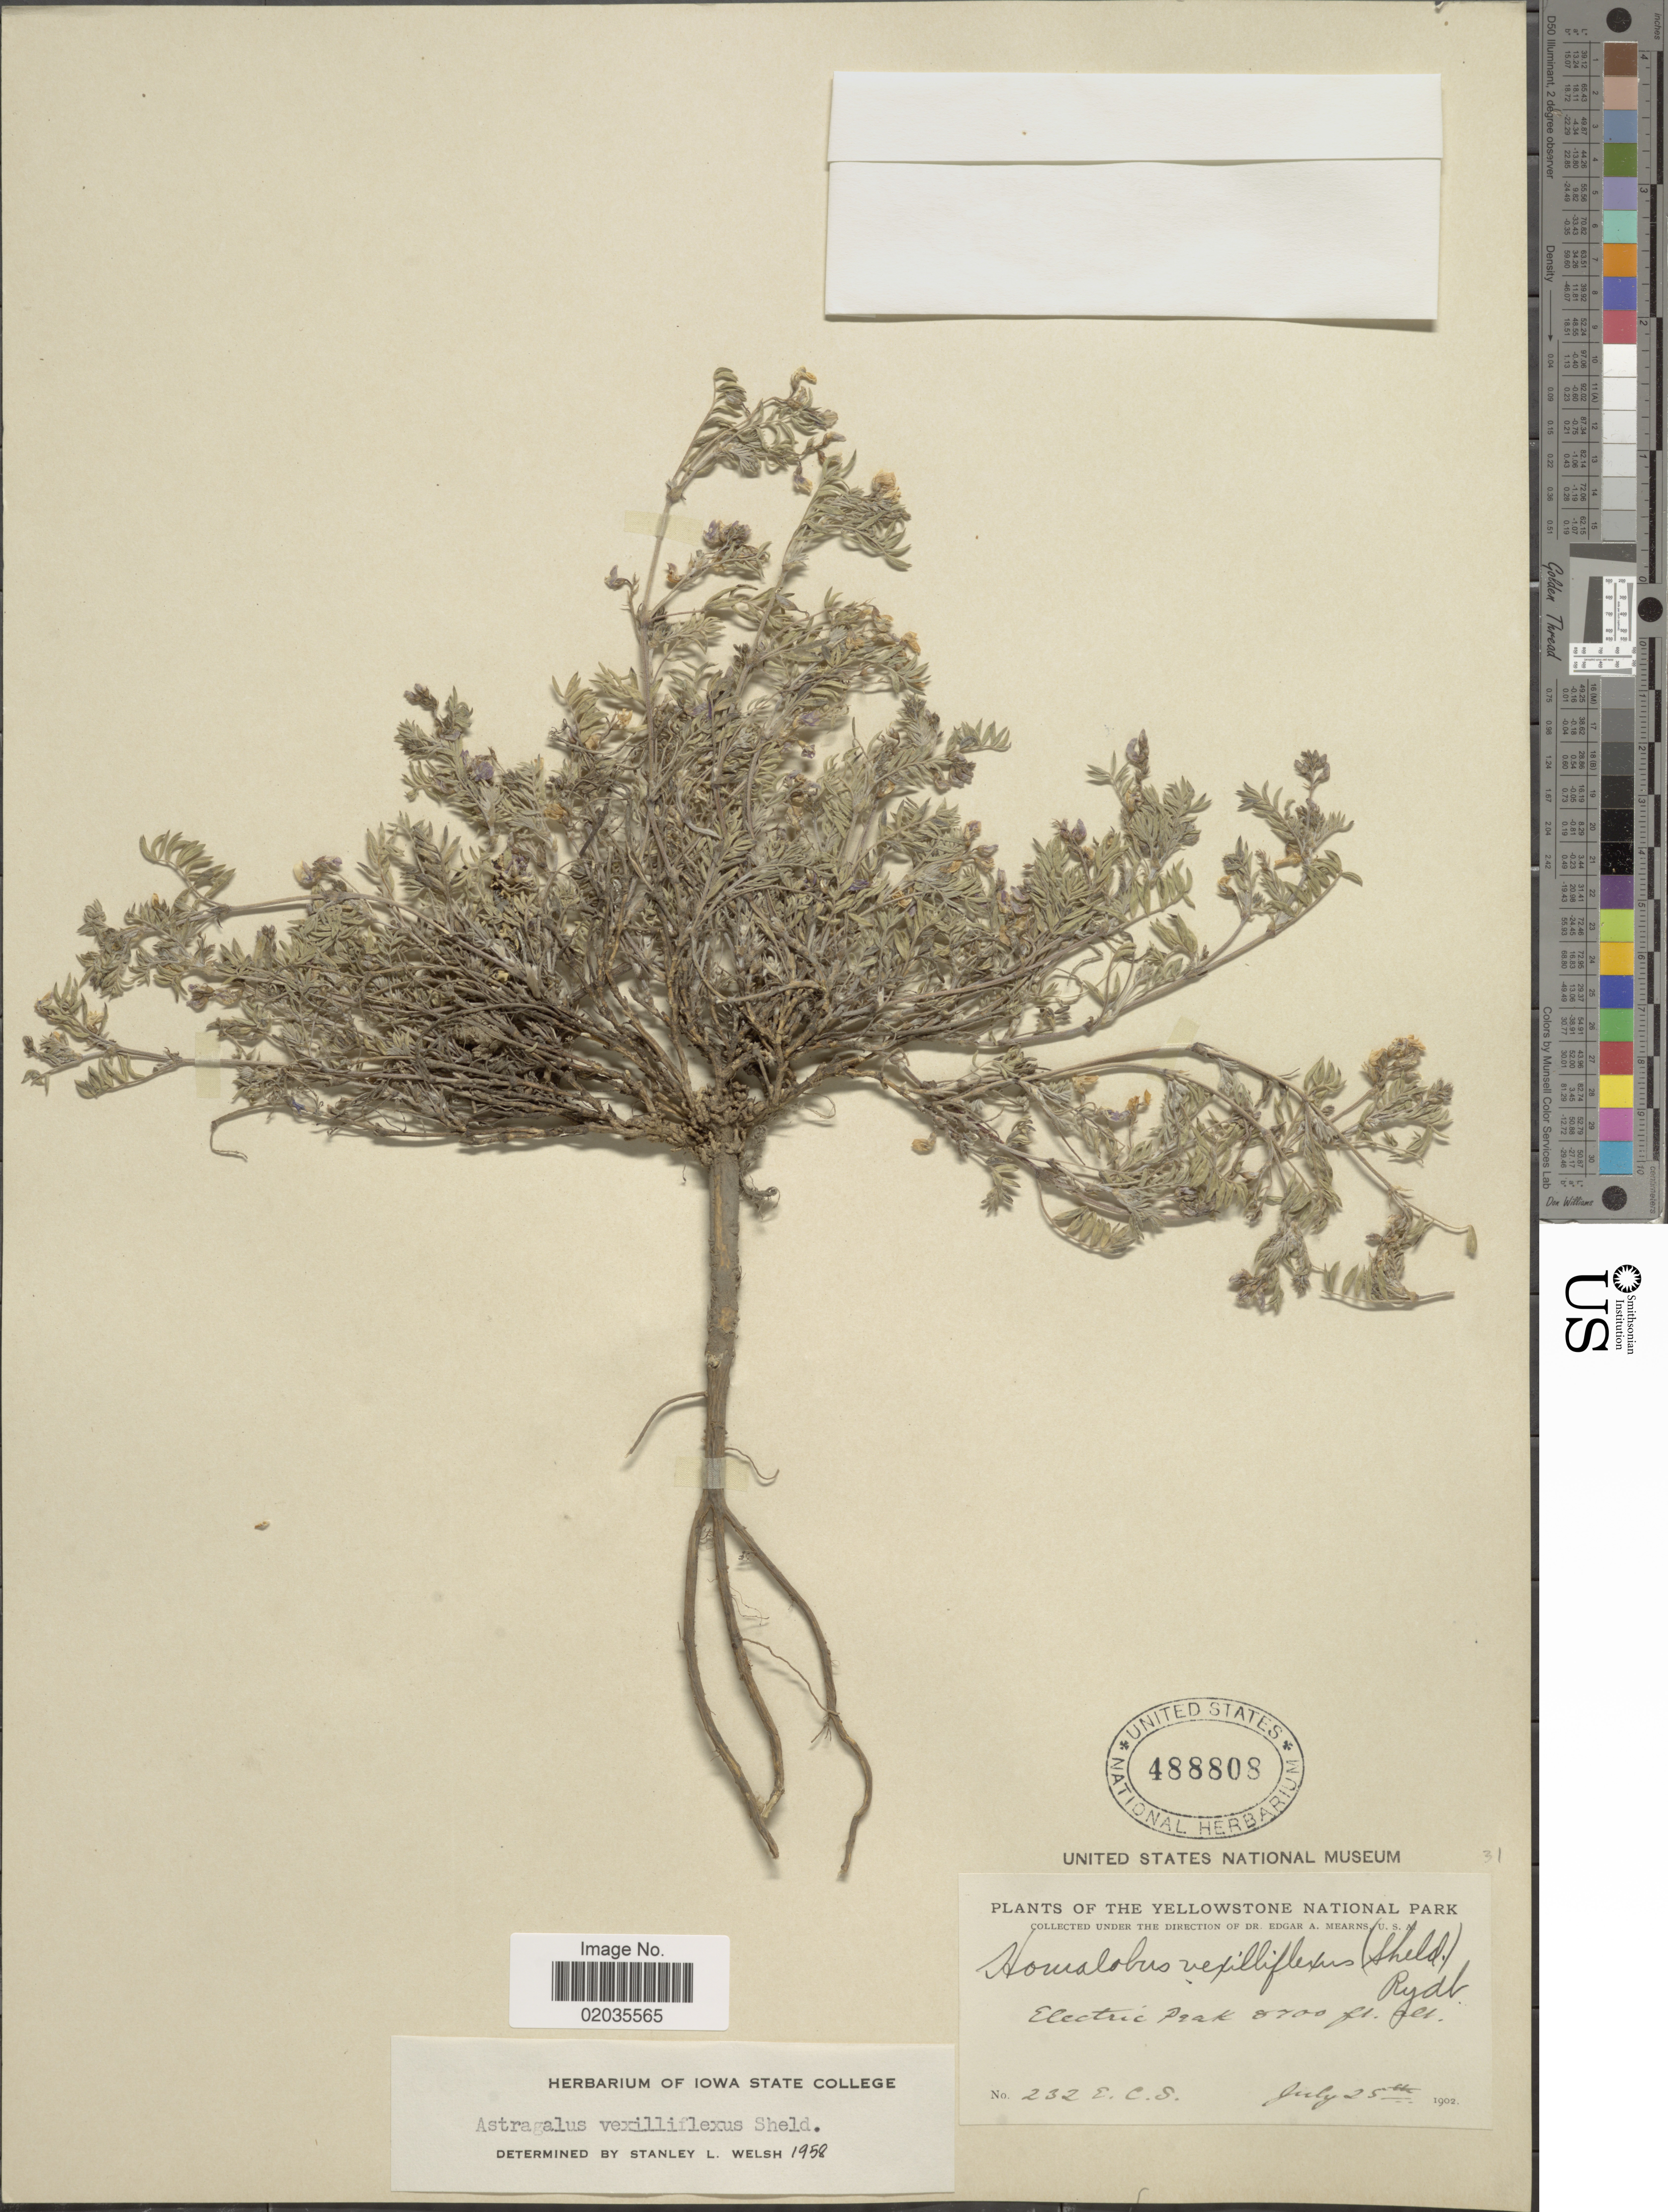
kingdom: Plantae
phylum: Tracheophyta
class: Magnoliopsida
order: Fabales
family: Fabaceae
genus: Astragalus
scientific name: Astragalus vexilliflexus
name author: E. Sheld.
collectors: E. C. Smith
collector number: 232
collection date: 1902-07-25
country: United States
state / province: Montana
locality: Yellowstone National Park. Electric Peak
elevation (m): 2652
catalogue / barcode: US 488808